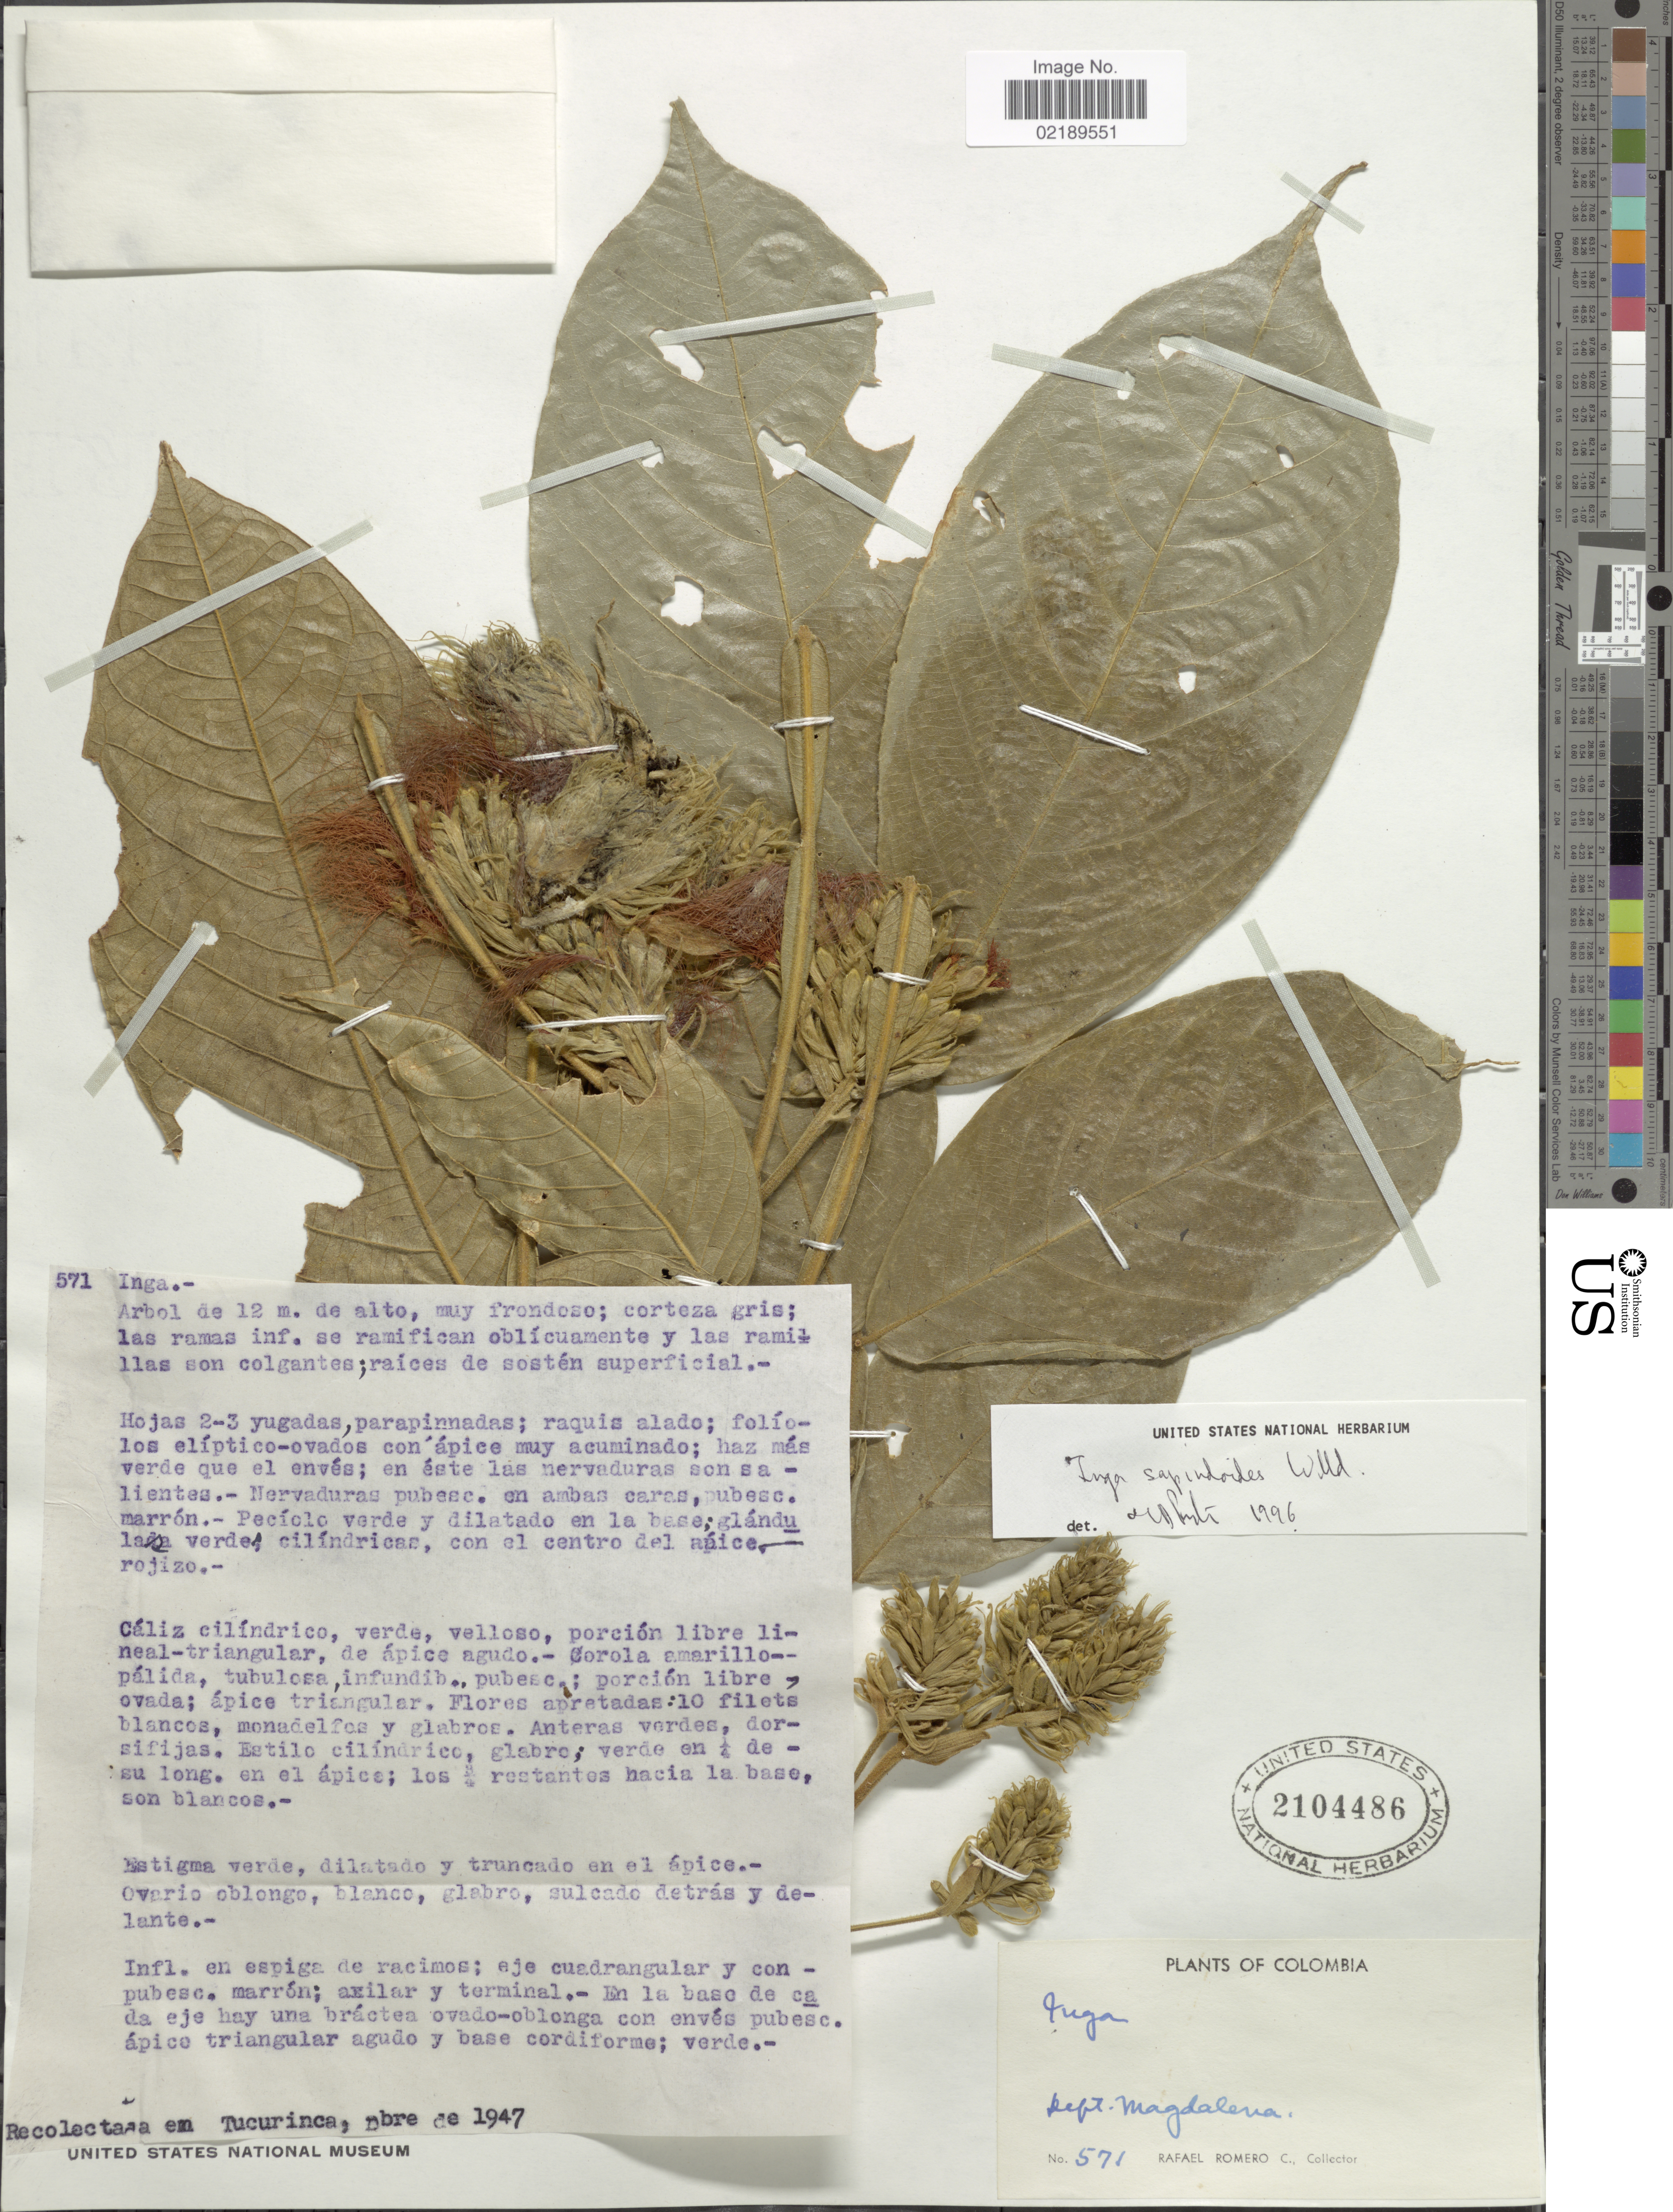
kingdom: Plantae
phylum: Tracheophyta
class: Magnoliopsida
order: Fabales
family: Fabaceae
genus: Inga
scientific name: Inga sapindoides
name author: Willd.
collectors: R. Romero Castañeda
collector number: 571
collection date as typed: obre de 1947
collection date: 1947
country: Colombia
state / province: Magdalena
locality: Tucurinca.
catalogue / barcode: US 2104486